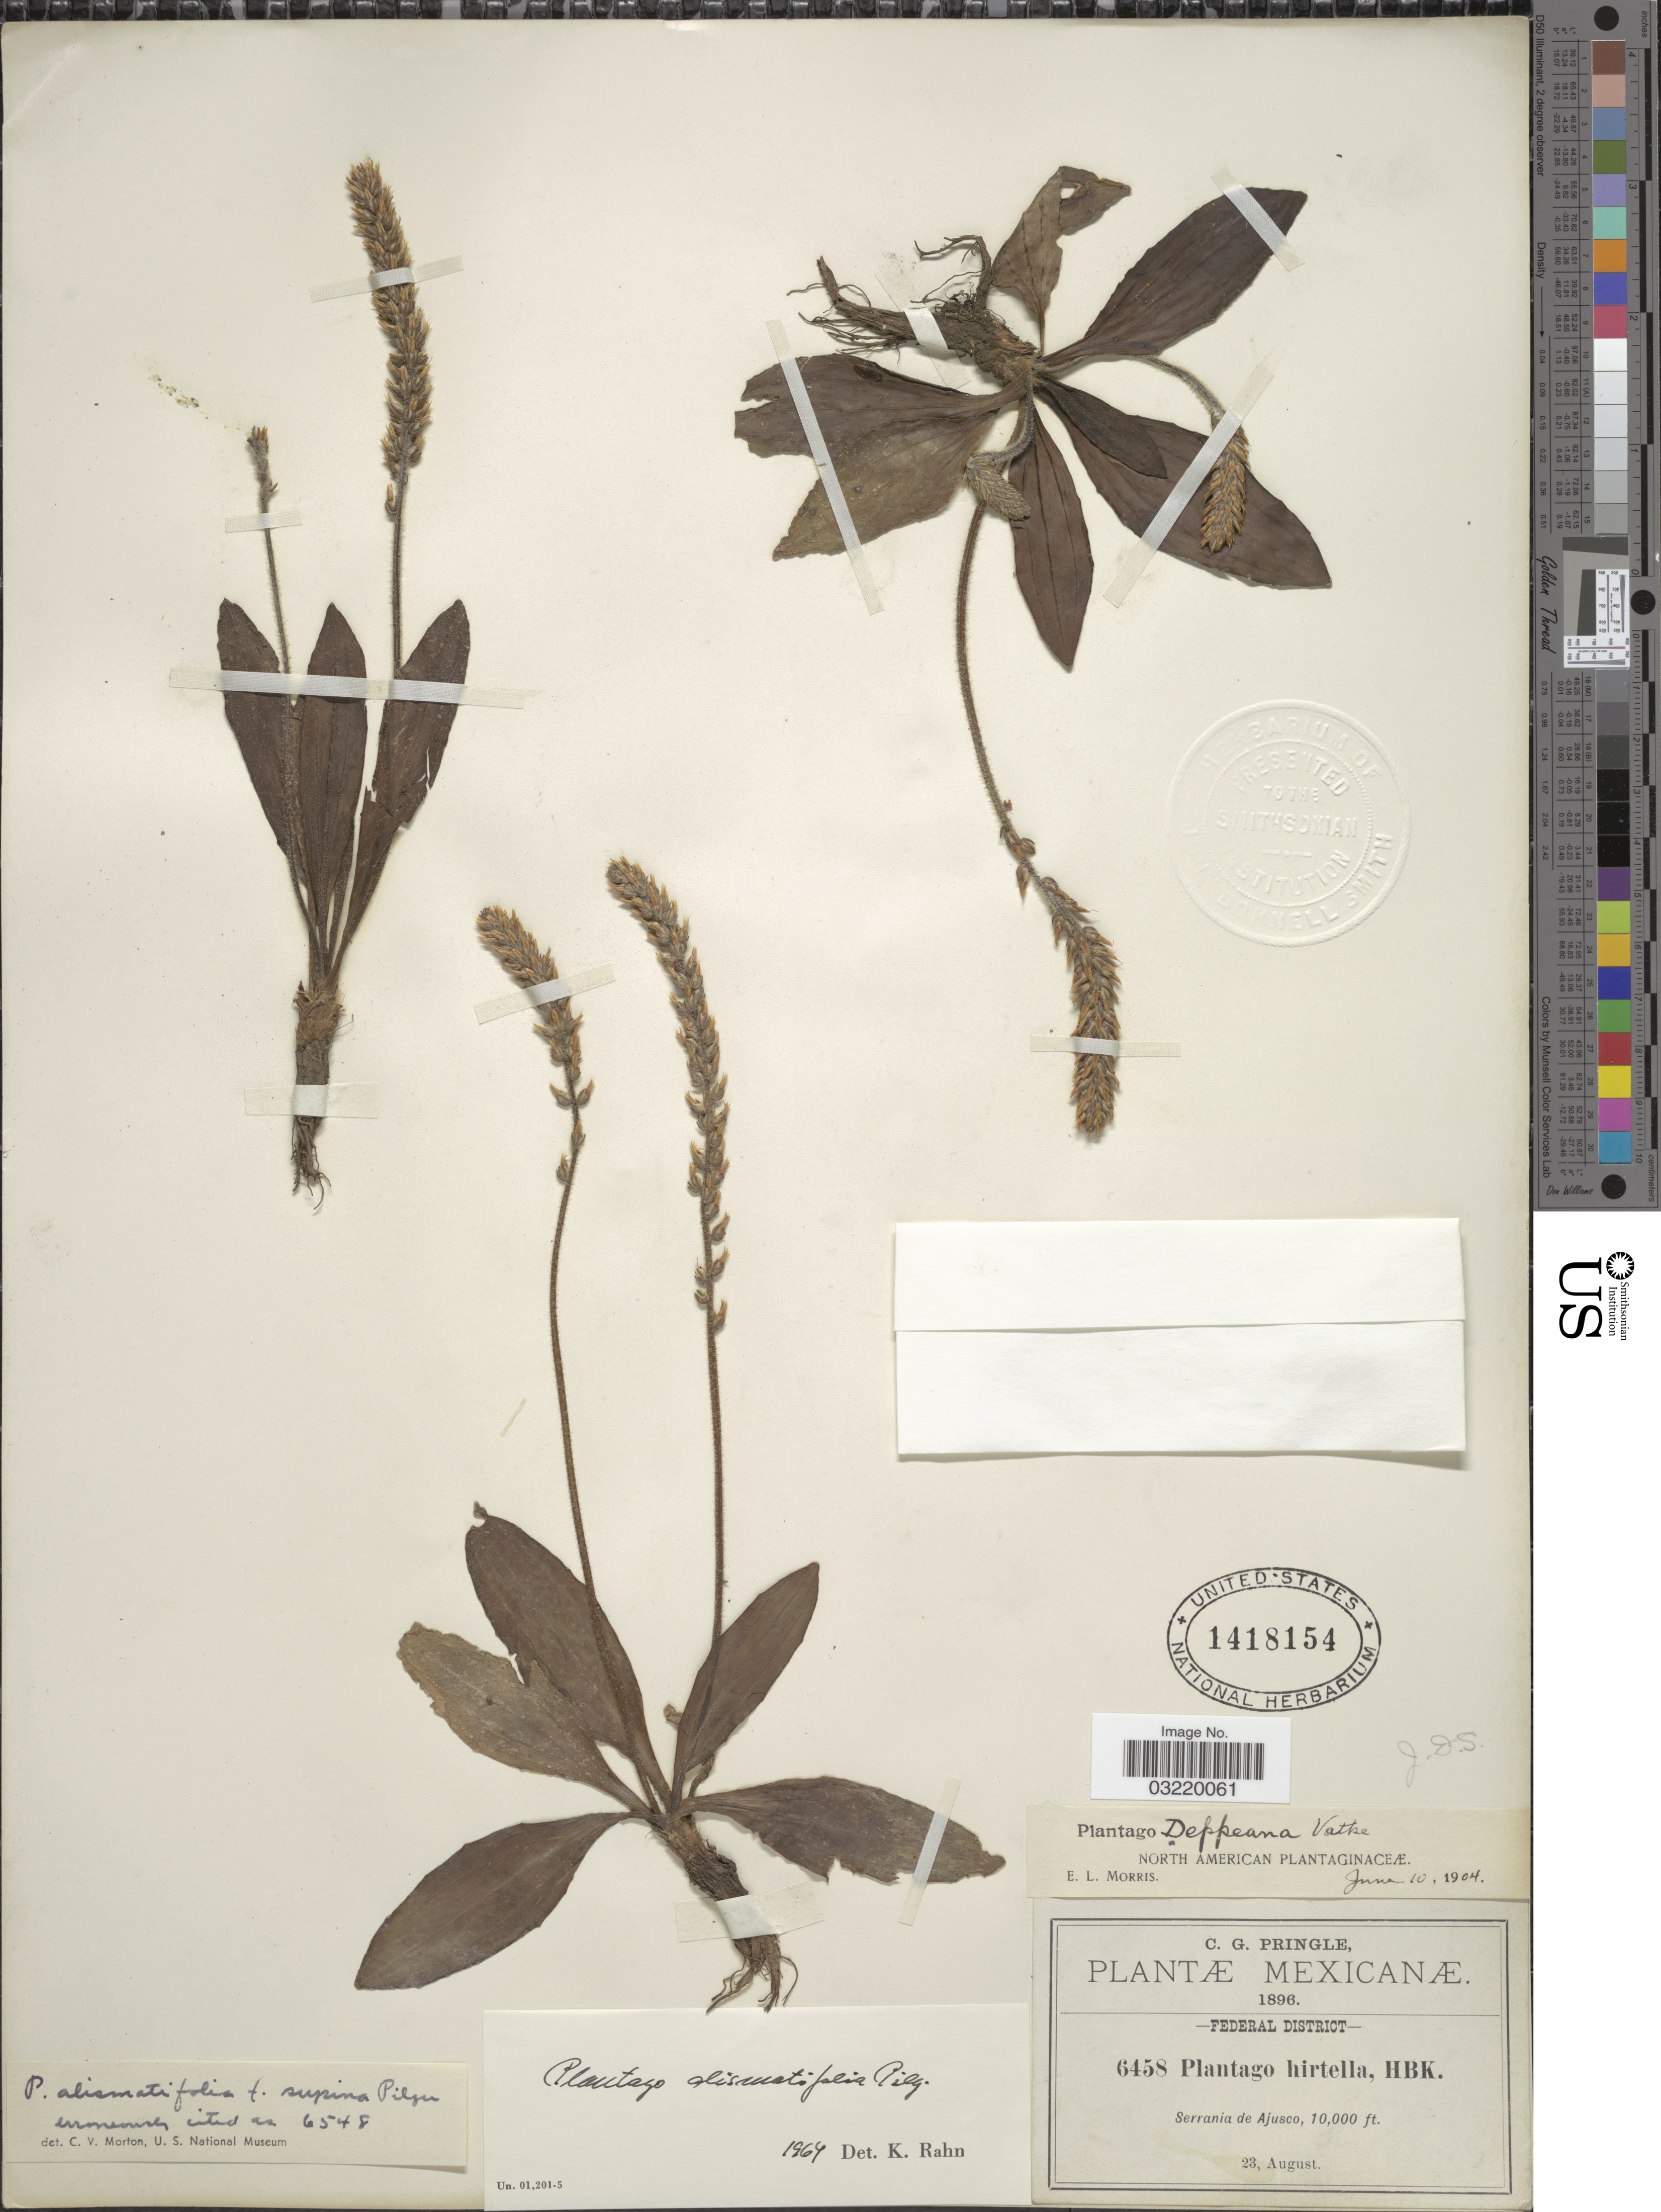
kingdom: Plantae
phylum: Tracheophyta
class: Magnoliopsida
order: Lamiales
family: Plantaginaceae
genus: Plantago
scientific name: Plantago alismatifolia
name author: Pilg.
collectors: C. G. Pringle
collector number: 6458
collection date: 1896-08-23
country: Mexico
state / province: Distrito Federal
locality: Federal District. Serrania de Ajusco.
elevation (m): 3048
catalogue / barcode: US 1418154